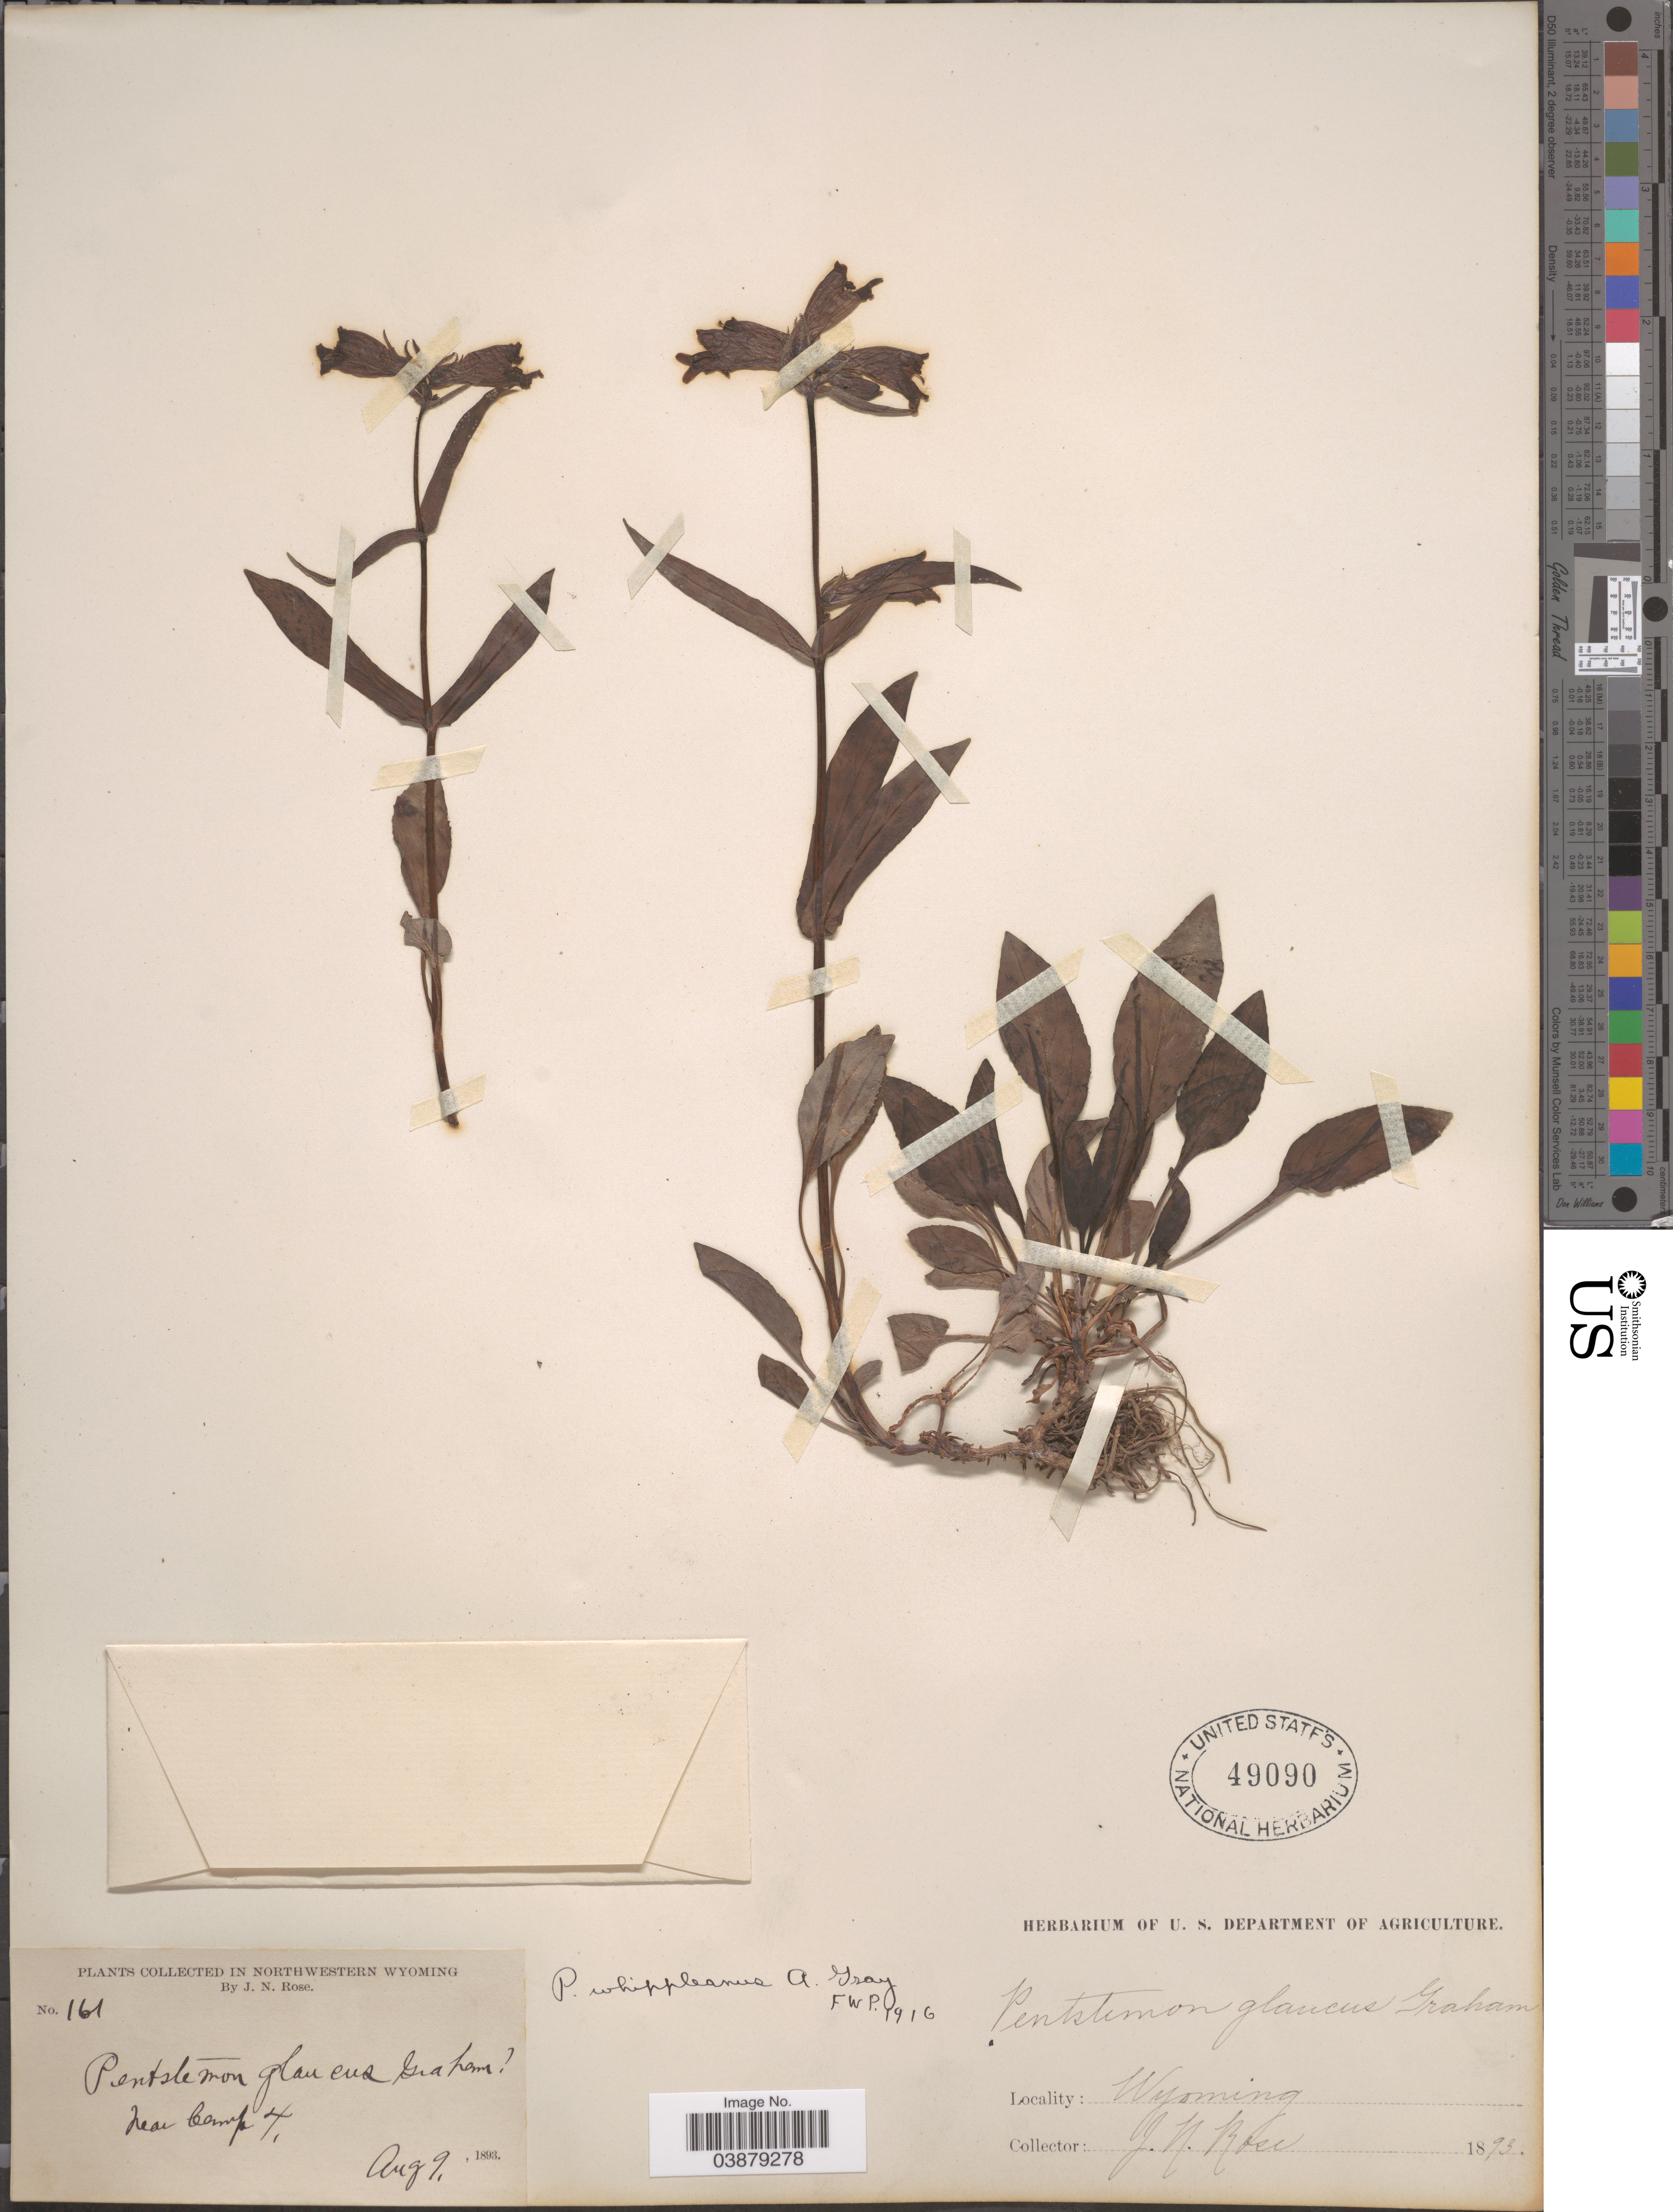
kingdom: Plantae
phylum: Tracheophyta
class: Magnoliopsida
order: Lamiales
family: Plantaginaceae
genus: Penstemon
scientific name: Penstemon whippleanus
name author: A. Gray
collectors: J. N. Rose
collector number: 161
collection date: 1893-08-09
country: United States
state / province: Wyoming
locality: Northwestern Wyoming. Near Camp 4.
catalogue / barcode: US 49090